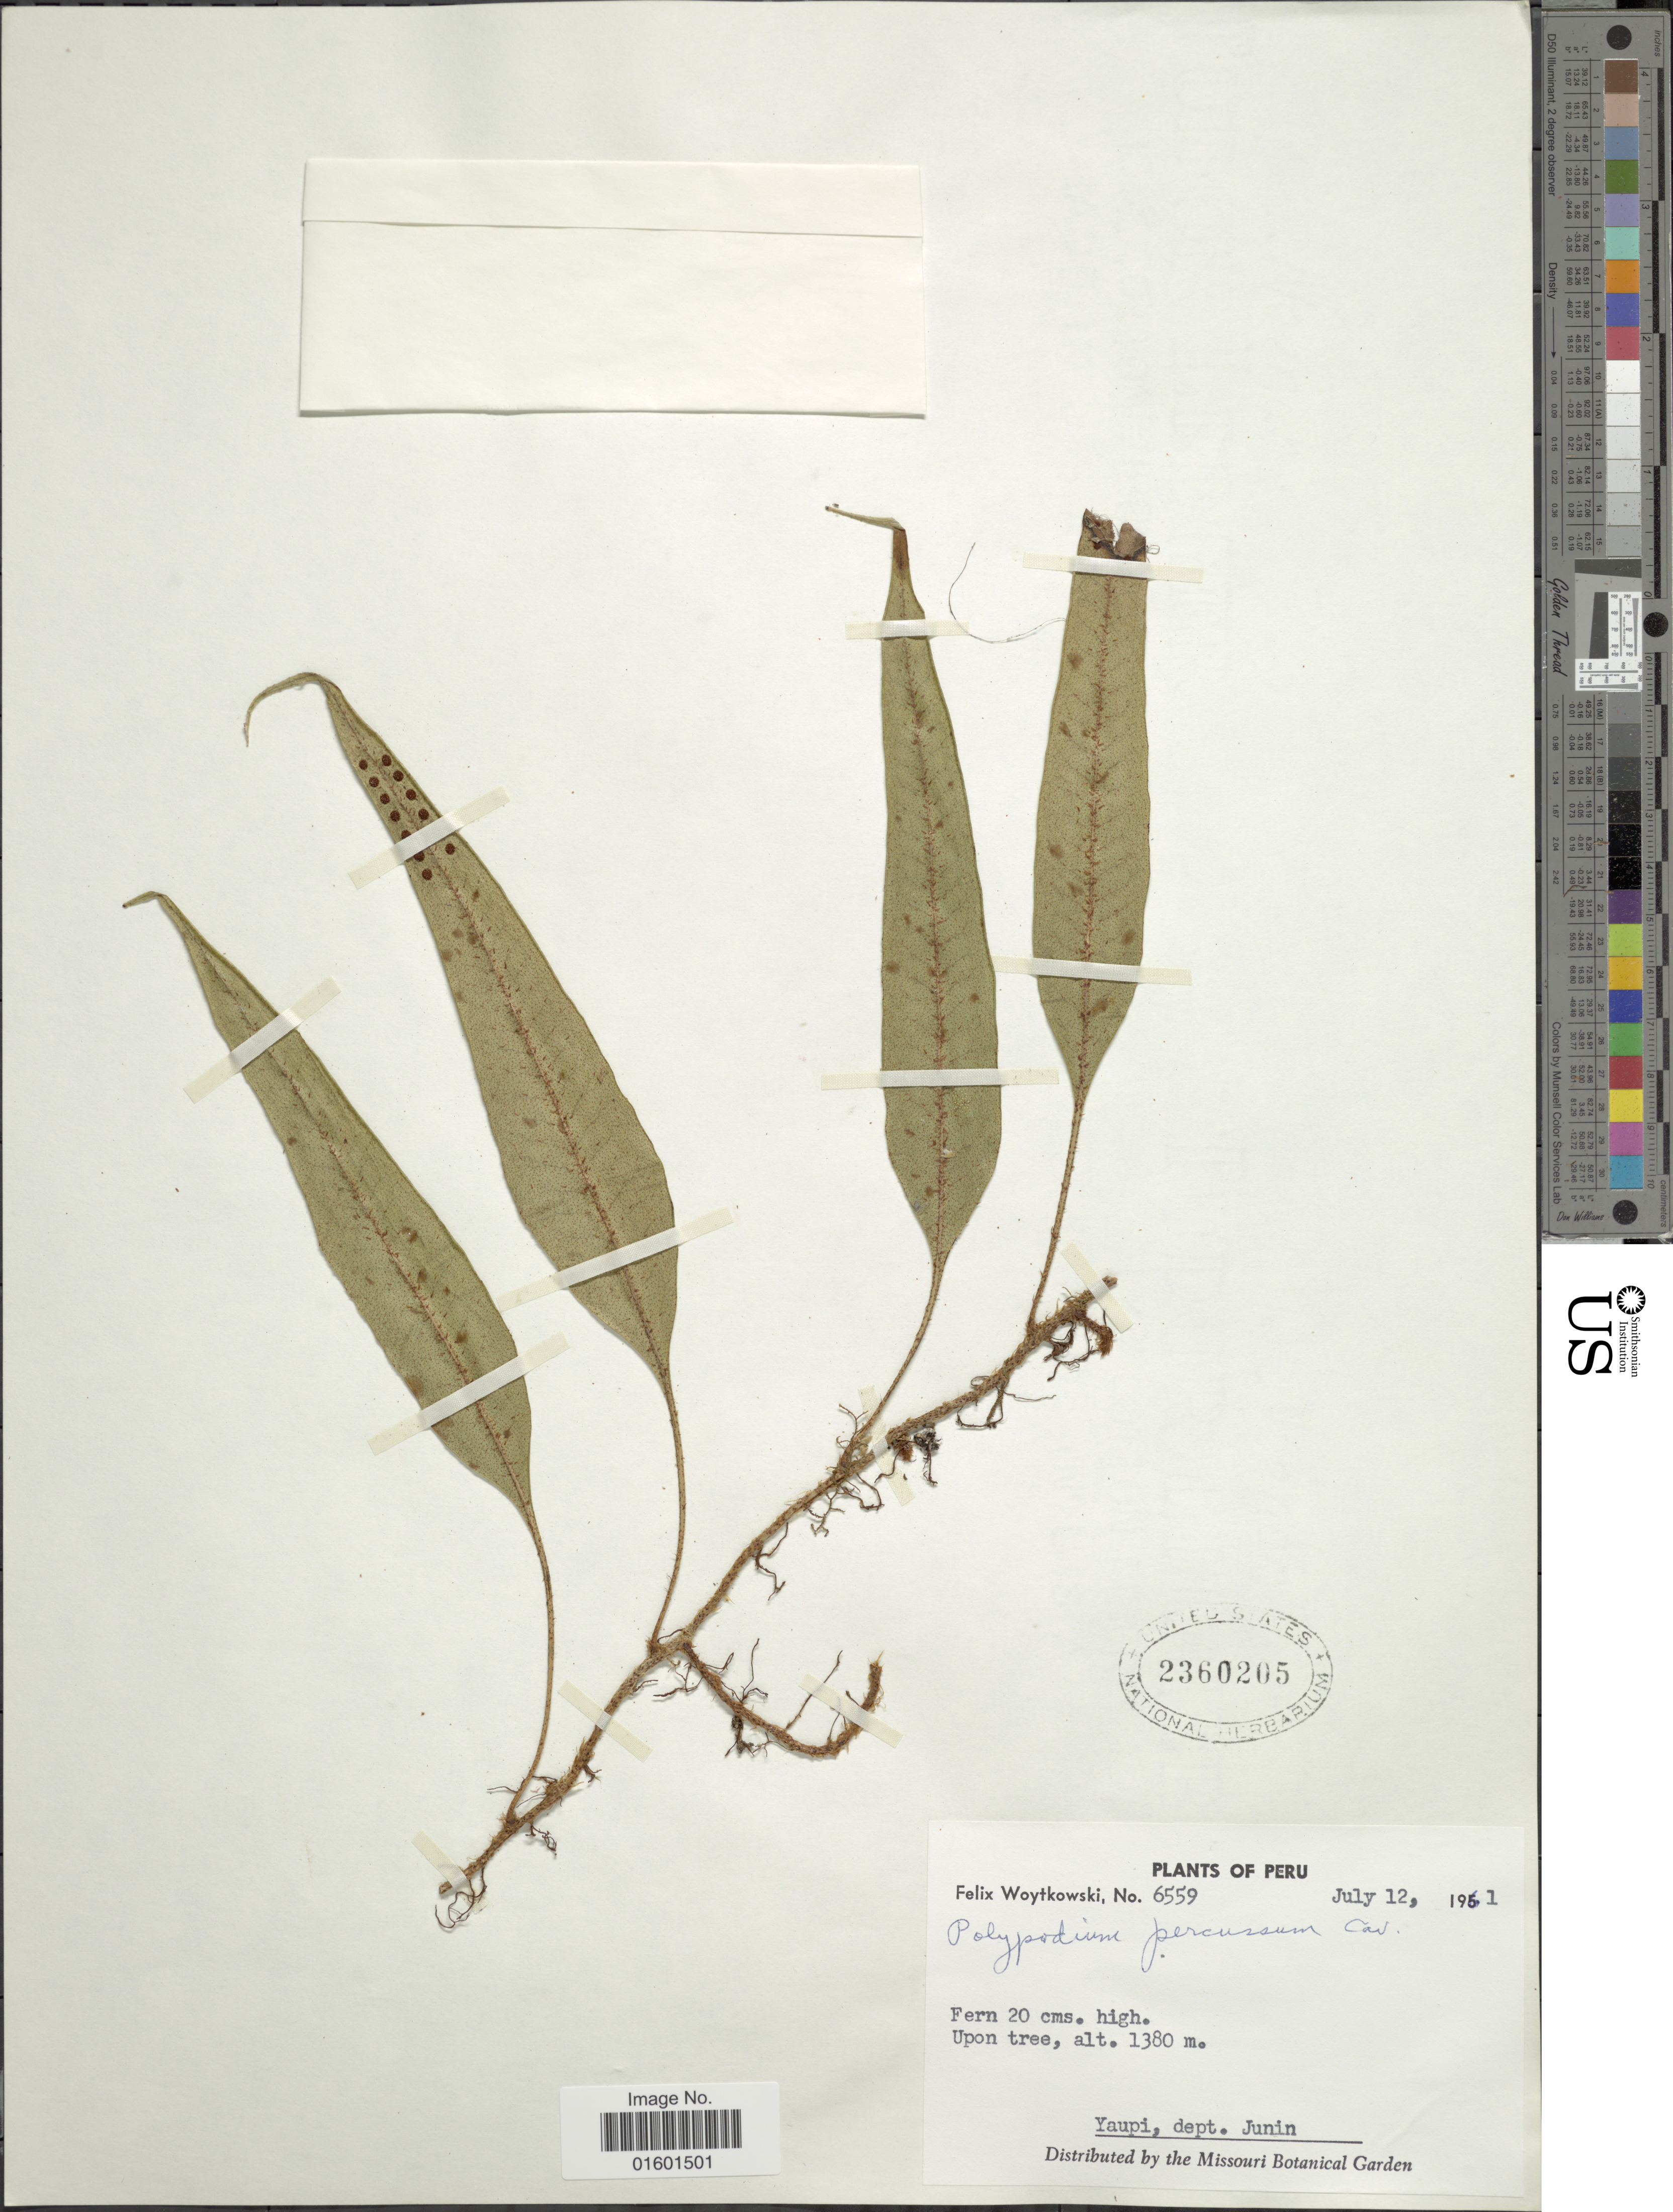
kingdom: Plantae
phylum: Tracheophyta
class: Polypodiopsida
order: Polypodiales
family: Polypodiaceae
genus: Microgramma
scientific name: Microgramma percussa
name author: (Cav.) de la Sota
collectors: F. Woytkowski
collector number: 6559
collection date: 1961-07-12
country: Peru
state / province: Junín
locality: Yaupi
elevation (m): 1380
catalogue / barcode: US 2360205